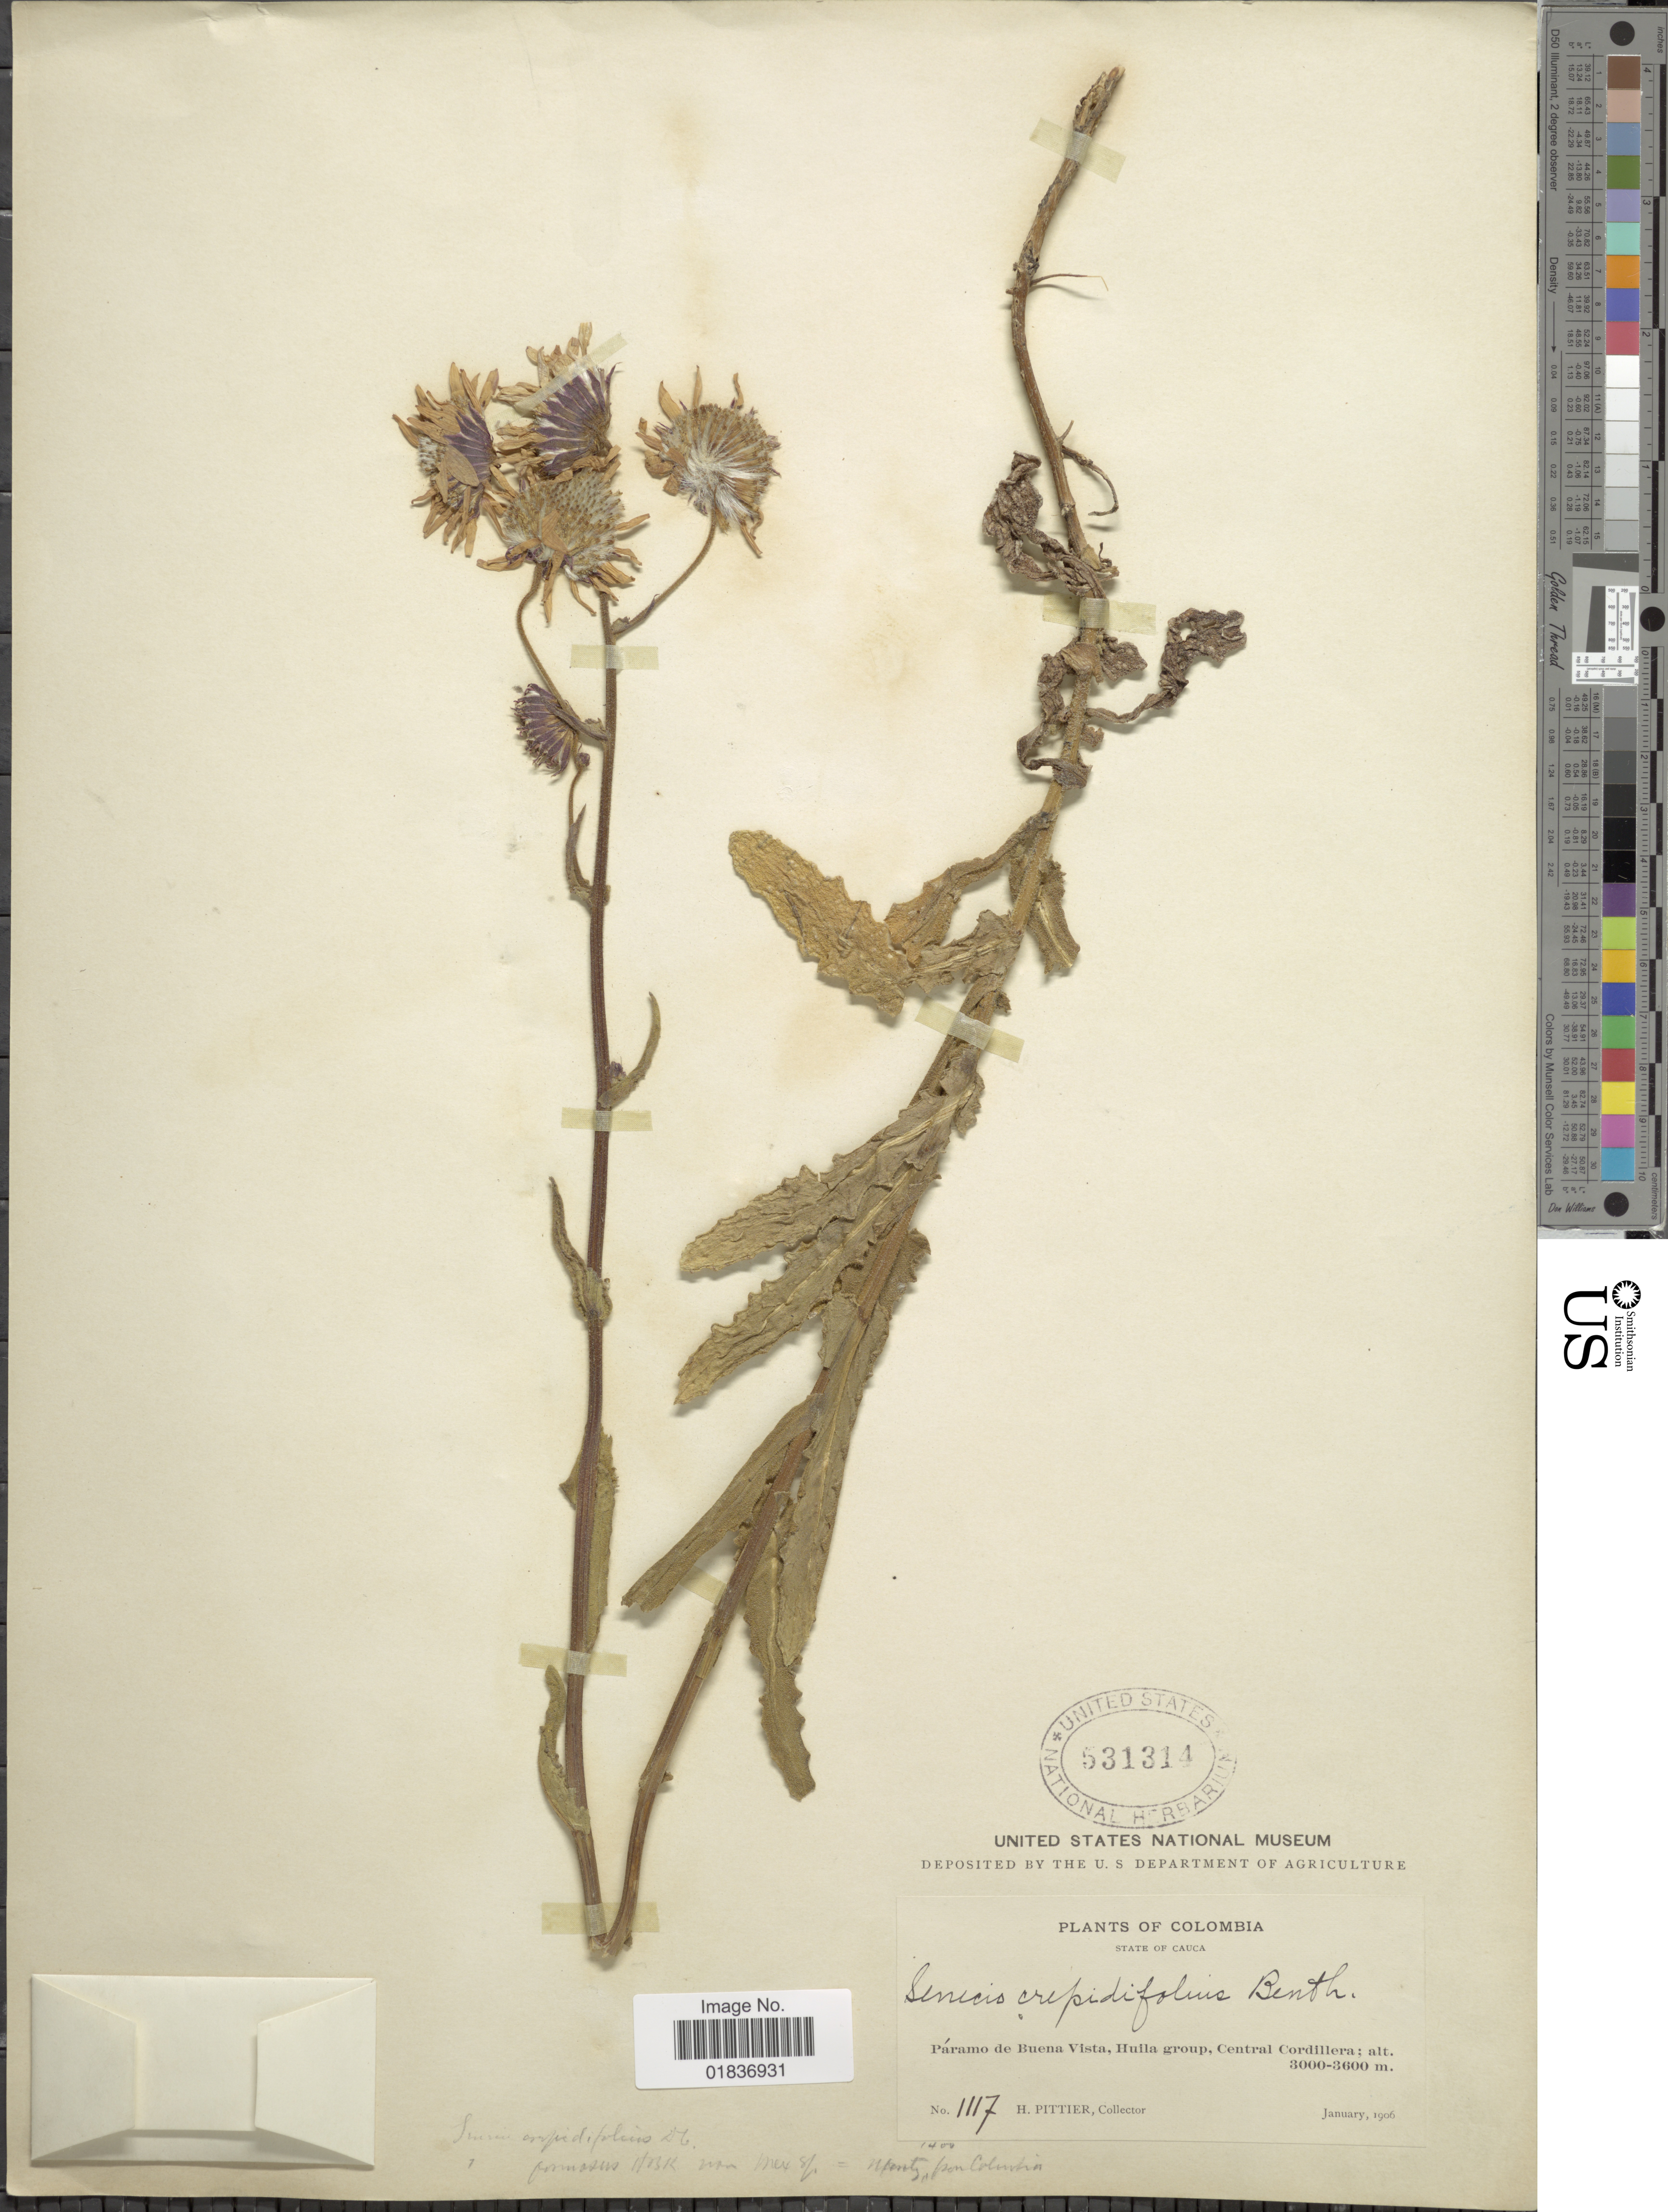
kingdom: Plantae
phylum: Tracheophyta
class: Magnoliopsida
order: Asterales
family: Asteraceae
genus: Senecio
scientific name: Senecio wedglacialis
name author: Cuatrec.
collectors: H. F. Pittier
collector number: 1117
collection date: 1906-01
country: Colombia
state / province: Cauca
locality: State of Cauca. Paramo de Buena Vista, Huila group, Central Cordillera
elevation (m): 3000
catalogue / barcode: US 531314